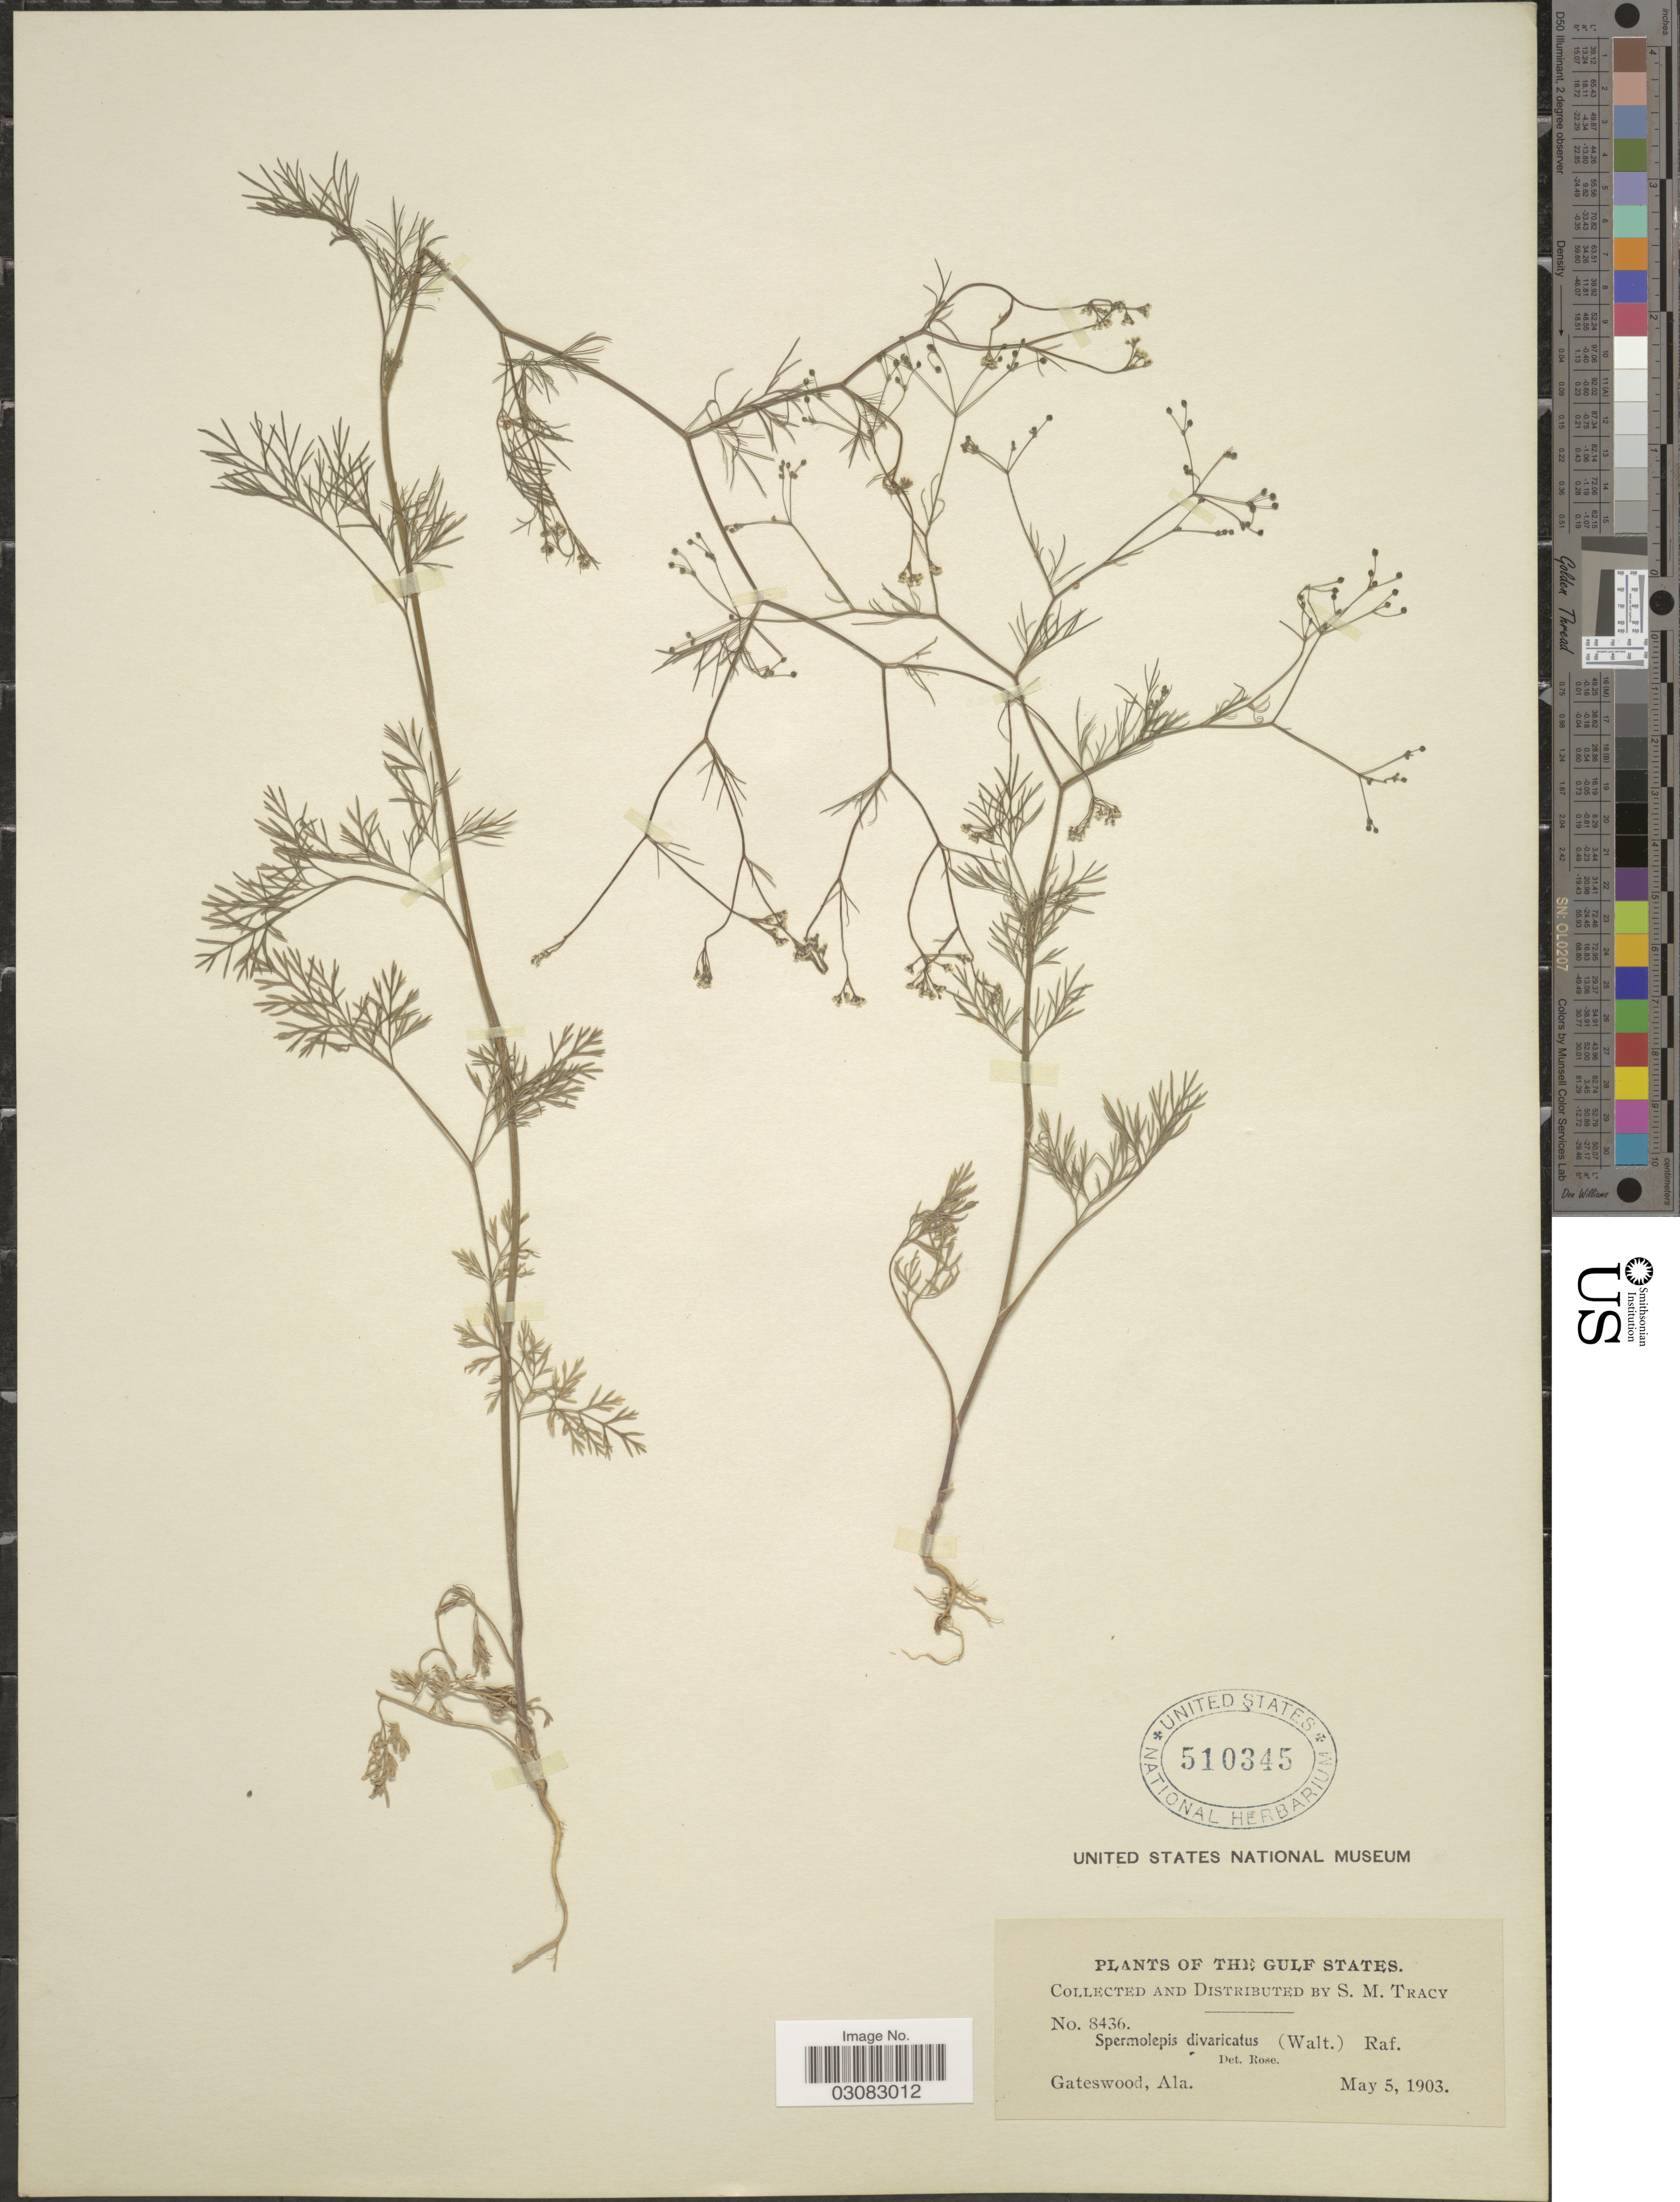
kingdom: Plantae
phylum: Tracheophyta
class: Magnoliopsida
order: Apiales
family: Apiaceae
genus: Spermolepis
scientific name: Spermolepis divaricata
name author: (Walter) Raf.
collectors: S. M. Tracy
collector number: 8436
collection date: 1903-05-05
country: United States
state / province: Alabama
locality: The Gulf States, Gateswood, Ala.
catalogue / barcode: US 510345